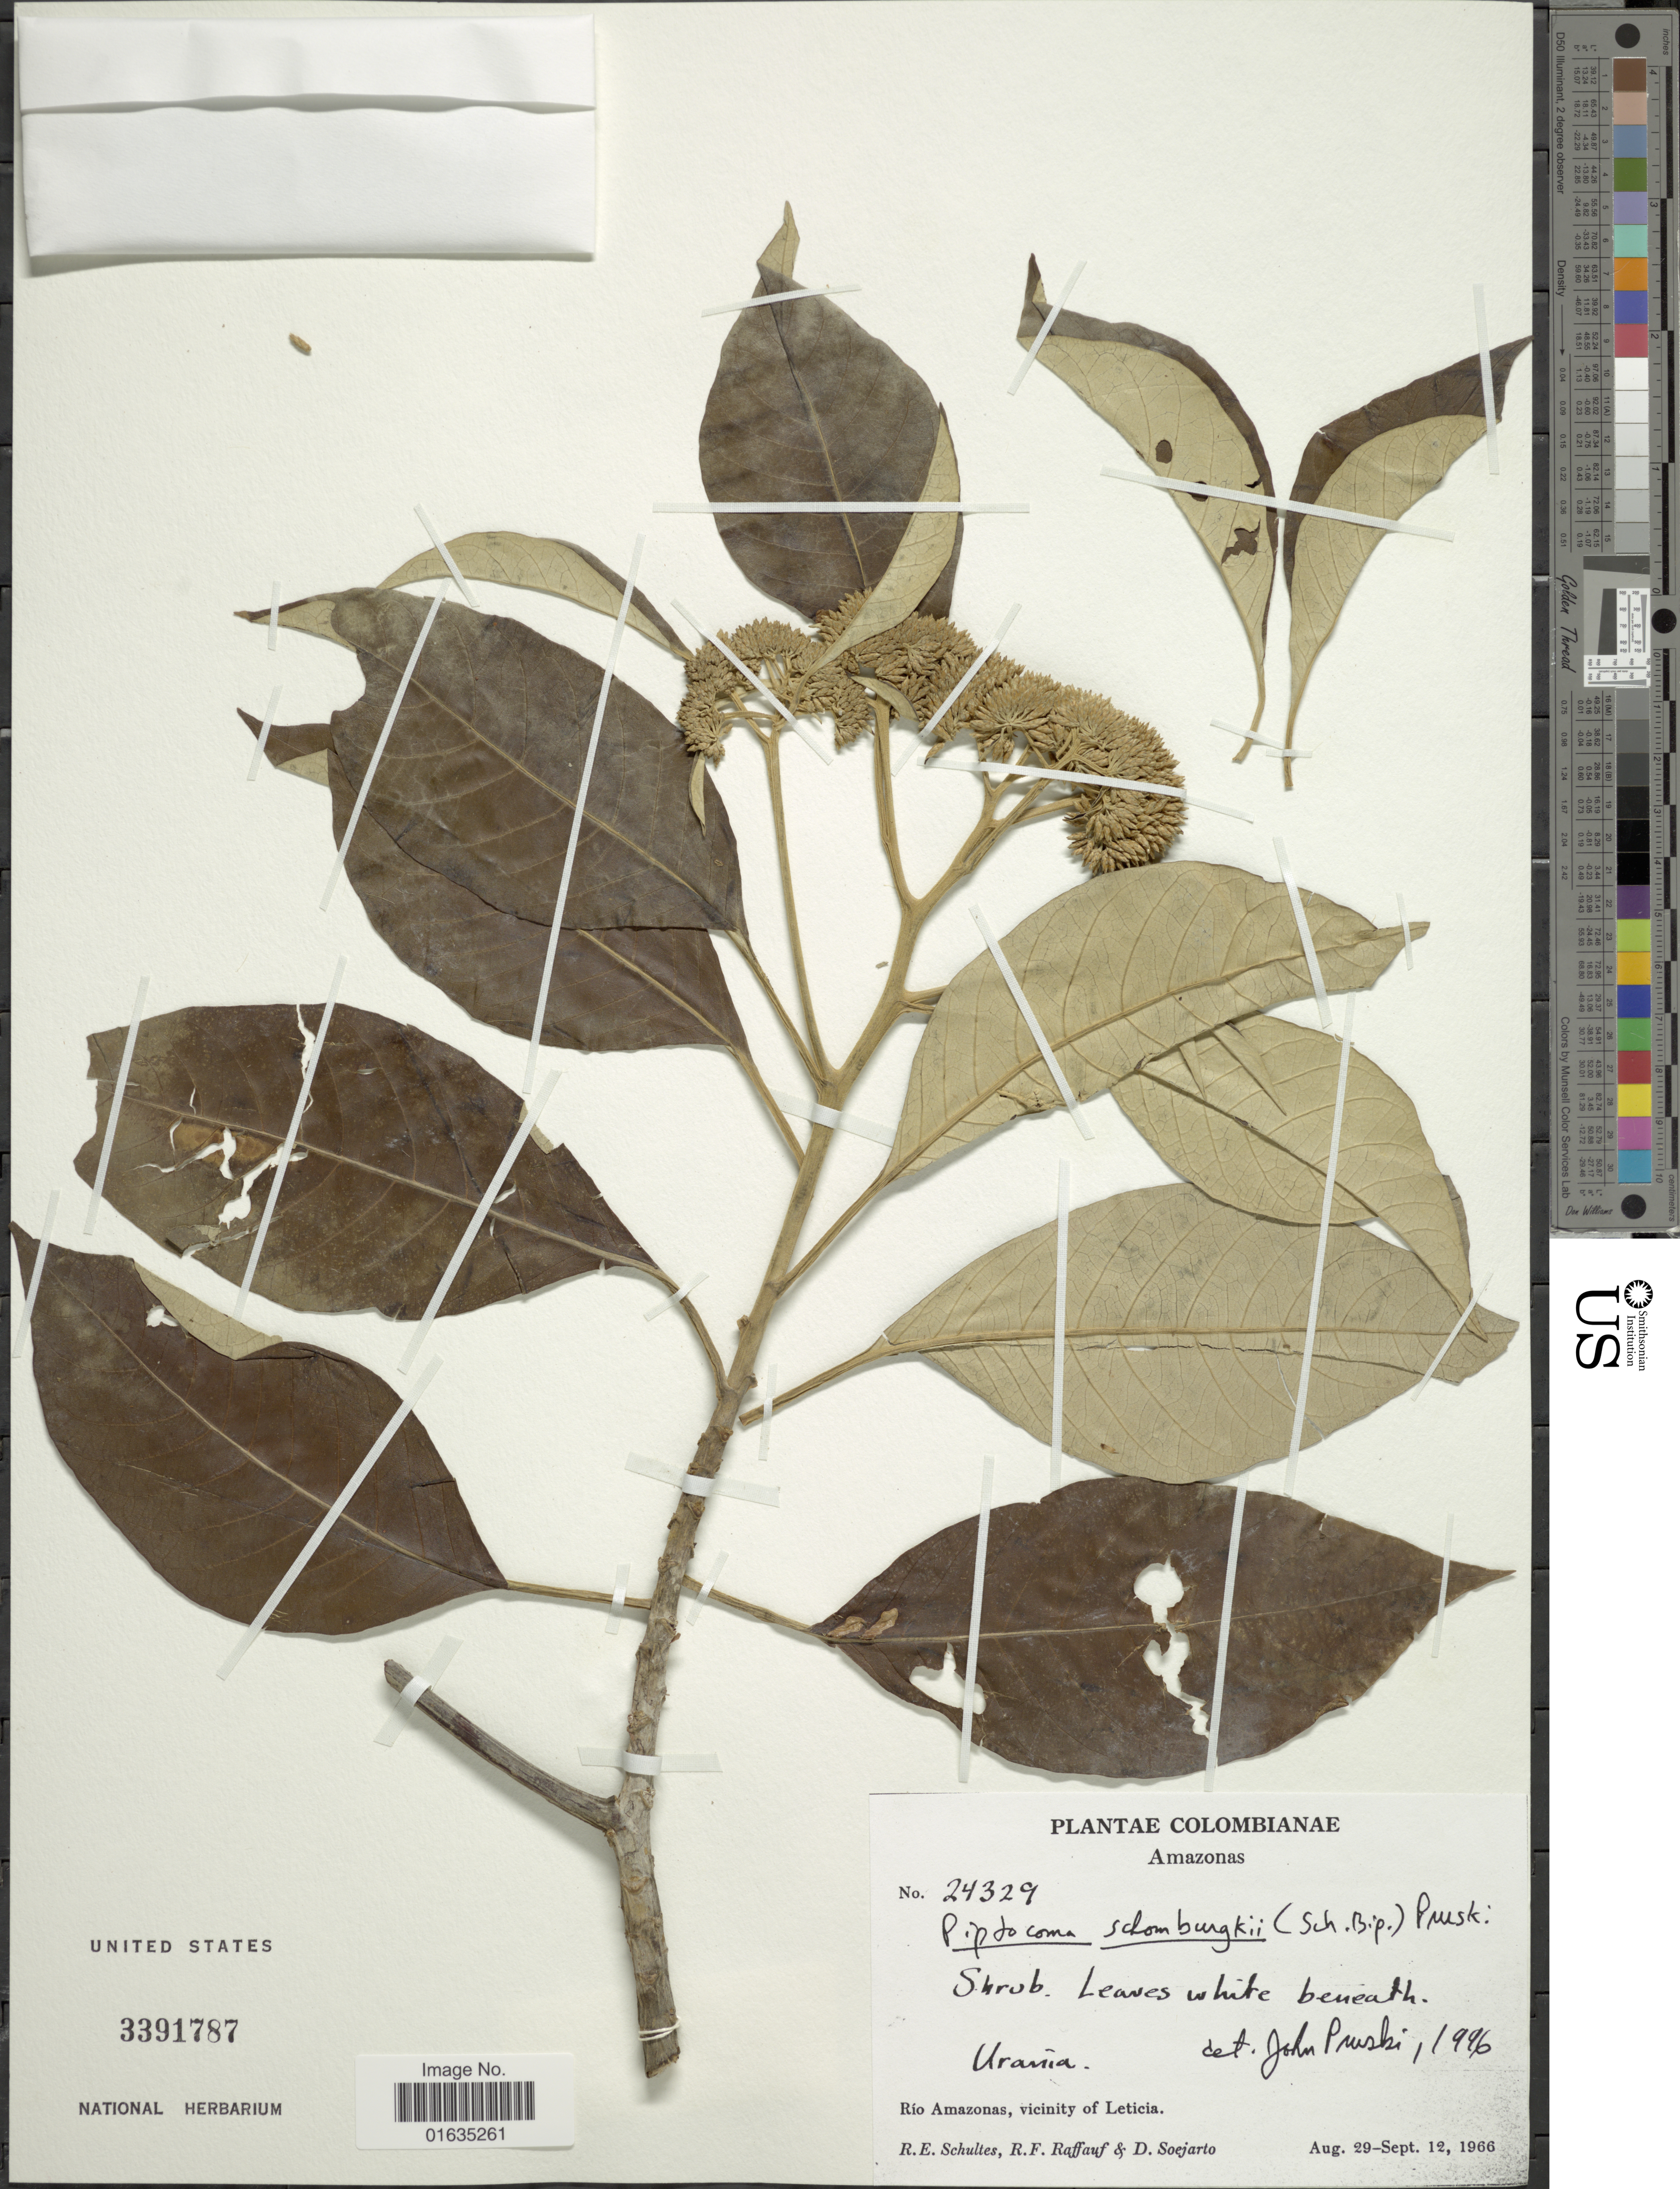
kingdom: Plantae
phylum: Tracheophyta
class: Magnoliopsida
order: Asterales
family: Asteraceae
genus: Piptocoma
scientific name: Piptocoma schomburgkii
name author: (Sch. Bip.) Pruski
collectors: R. E. Schultes, R. Raffauf & D. Soejarto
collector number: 24329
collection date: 1966-08-29/1966-09-12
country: Colombia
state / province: Amazônas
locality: Colombianae, Urania, Rio Amazonas, vicinity of Leticia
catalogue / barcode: US 3391787